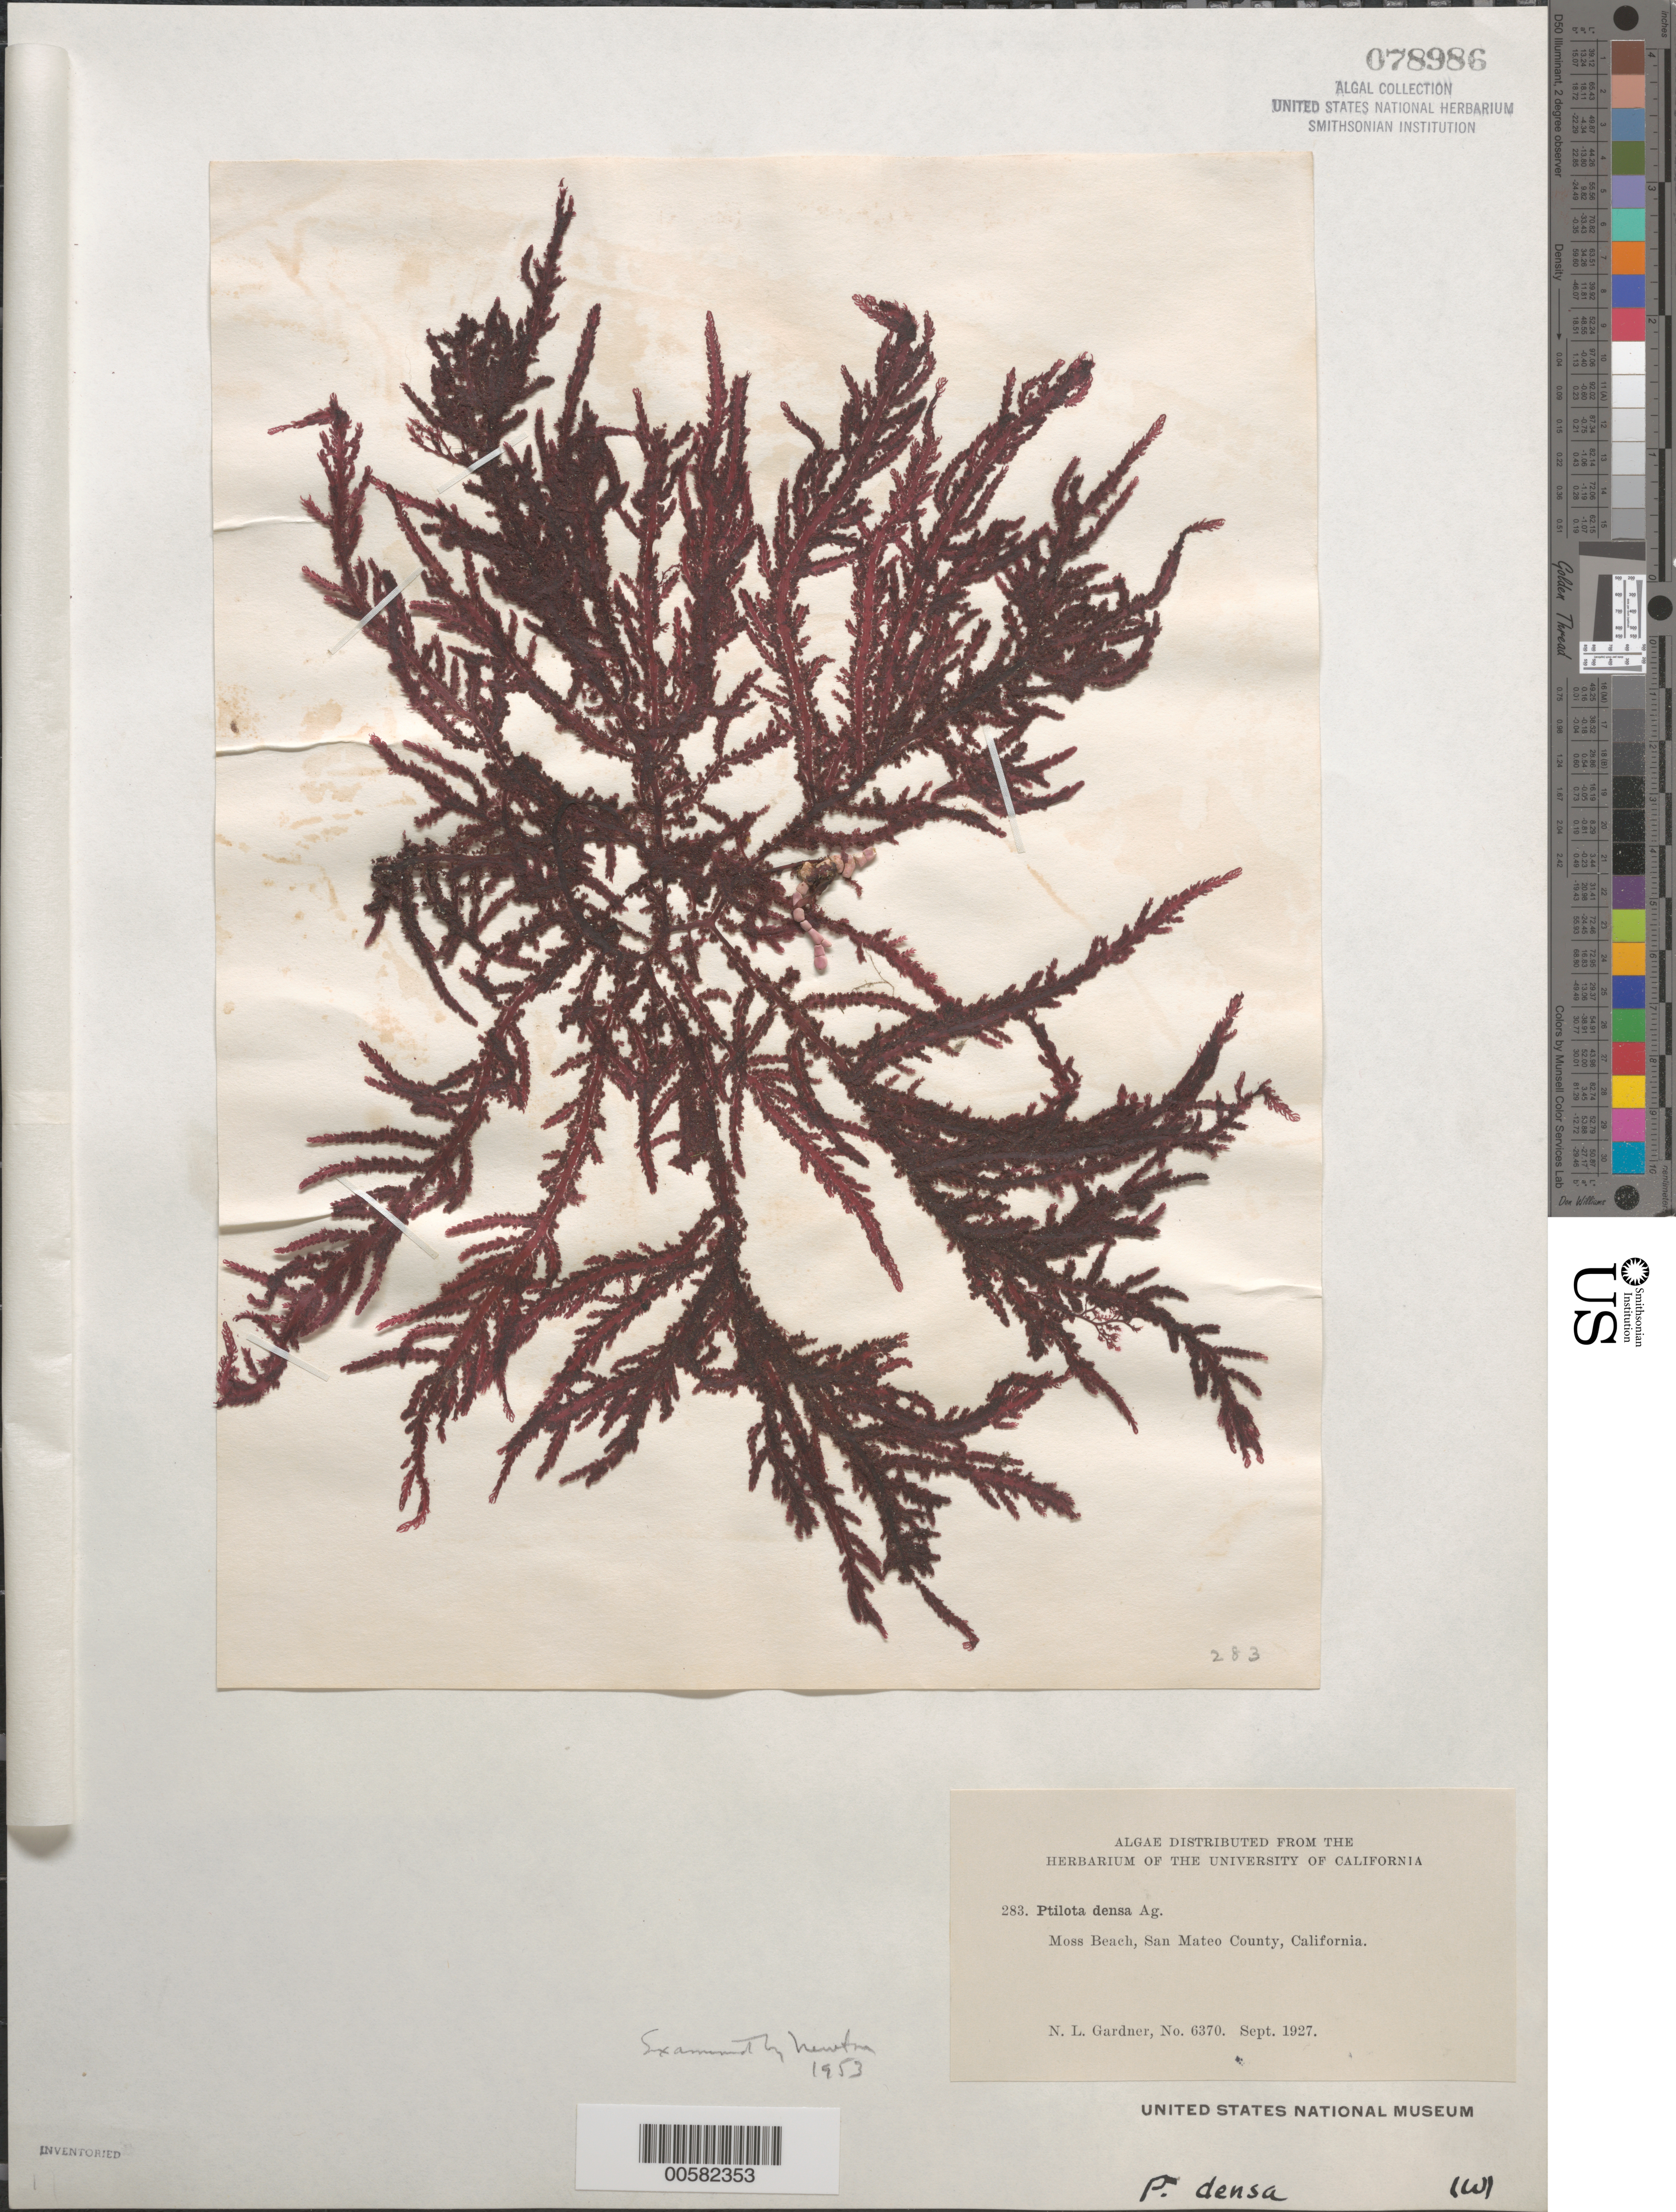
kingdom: Plantae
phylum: Rhodophyta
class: Florideophyceae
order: Ceramiales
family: Wrangeliaceae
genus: Ptilota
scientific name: Ptilota densa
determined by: Newton, Linda M.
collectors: N. Gardner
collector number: NLG 6370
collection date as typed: Sep 1927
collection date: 1927-09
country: United States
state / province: California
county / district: San Mateo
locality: Moss Beach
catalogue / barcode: US 78986